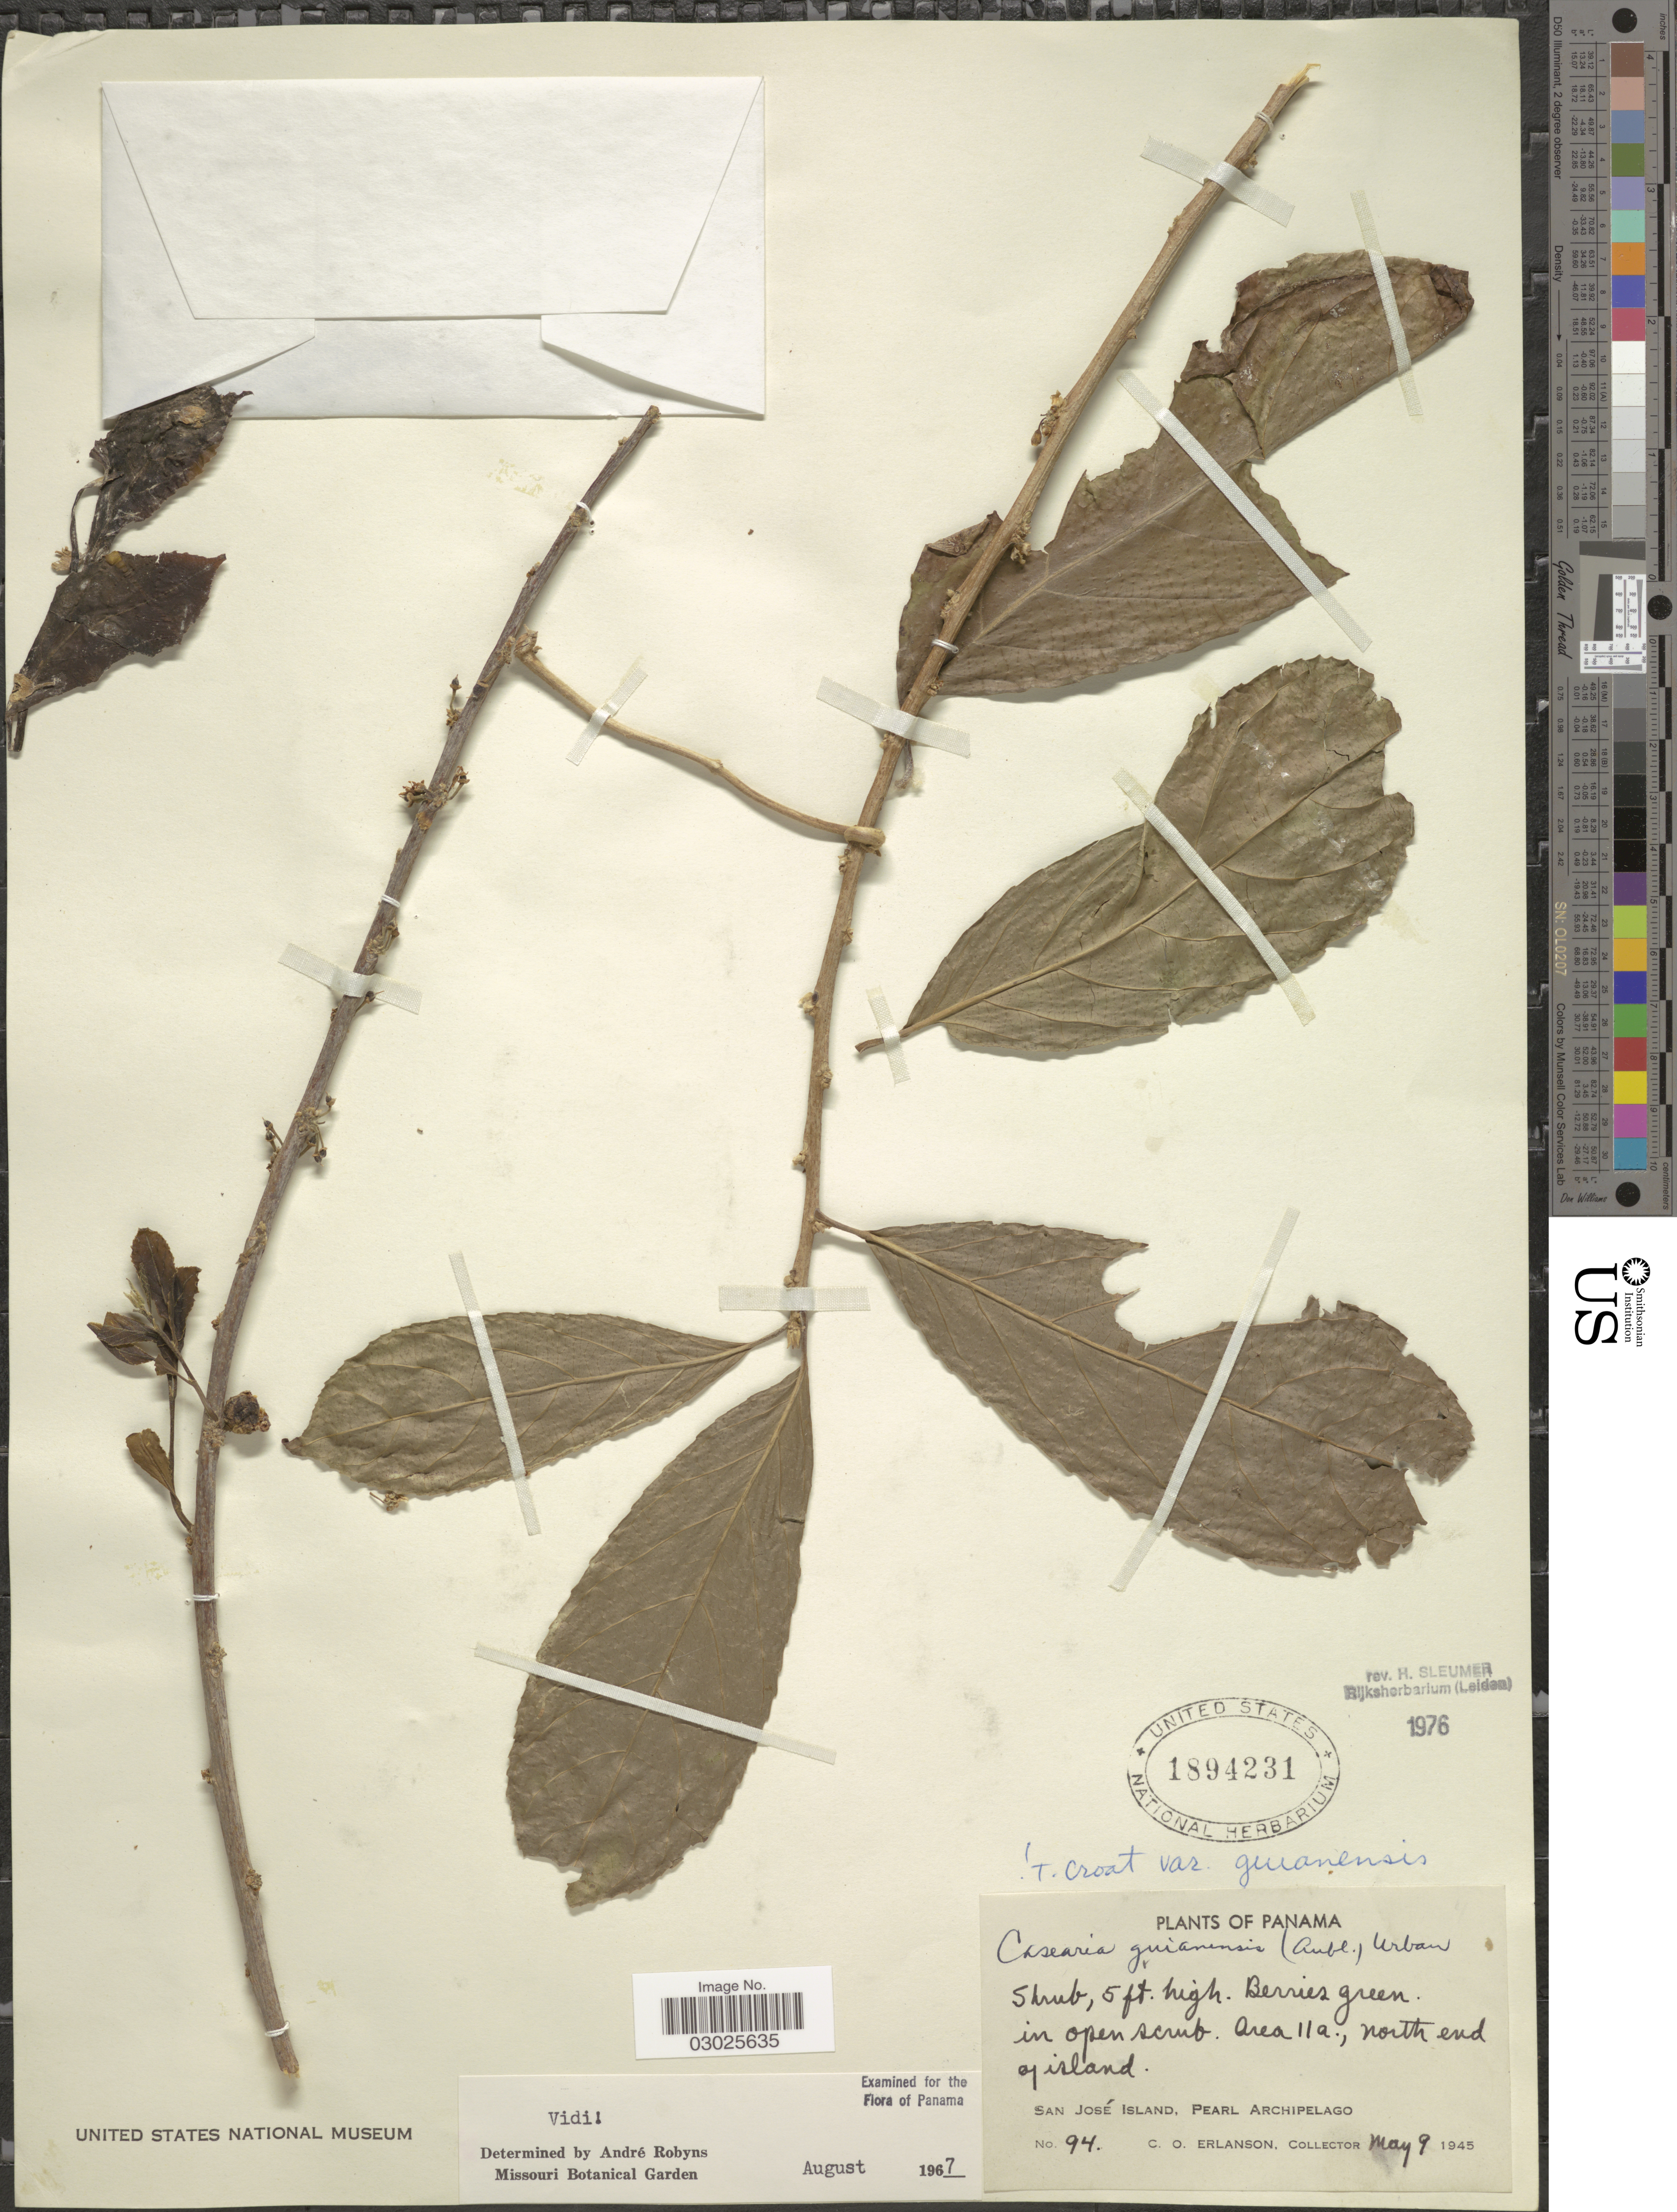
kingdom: Plantae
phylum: Tracheophyta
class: Magnoliopsida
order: Malpighiales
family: Salicaceae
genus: Casearia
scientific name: Casearia guianensis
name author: (Aubl.) Urb.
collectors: C. O. Erlanson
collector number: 94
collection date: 1945-05-09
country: Panama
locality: Area 11a., north end of island, San José Island, Pearl Archipelago.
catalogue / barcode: US 1894231